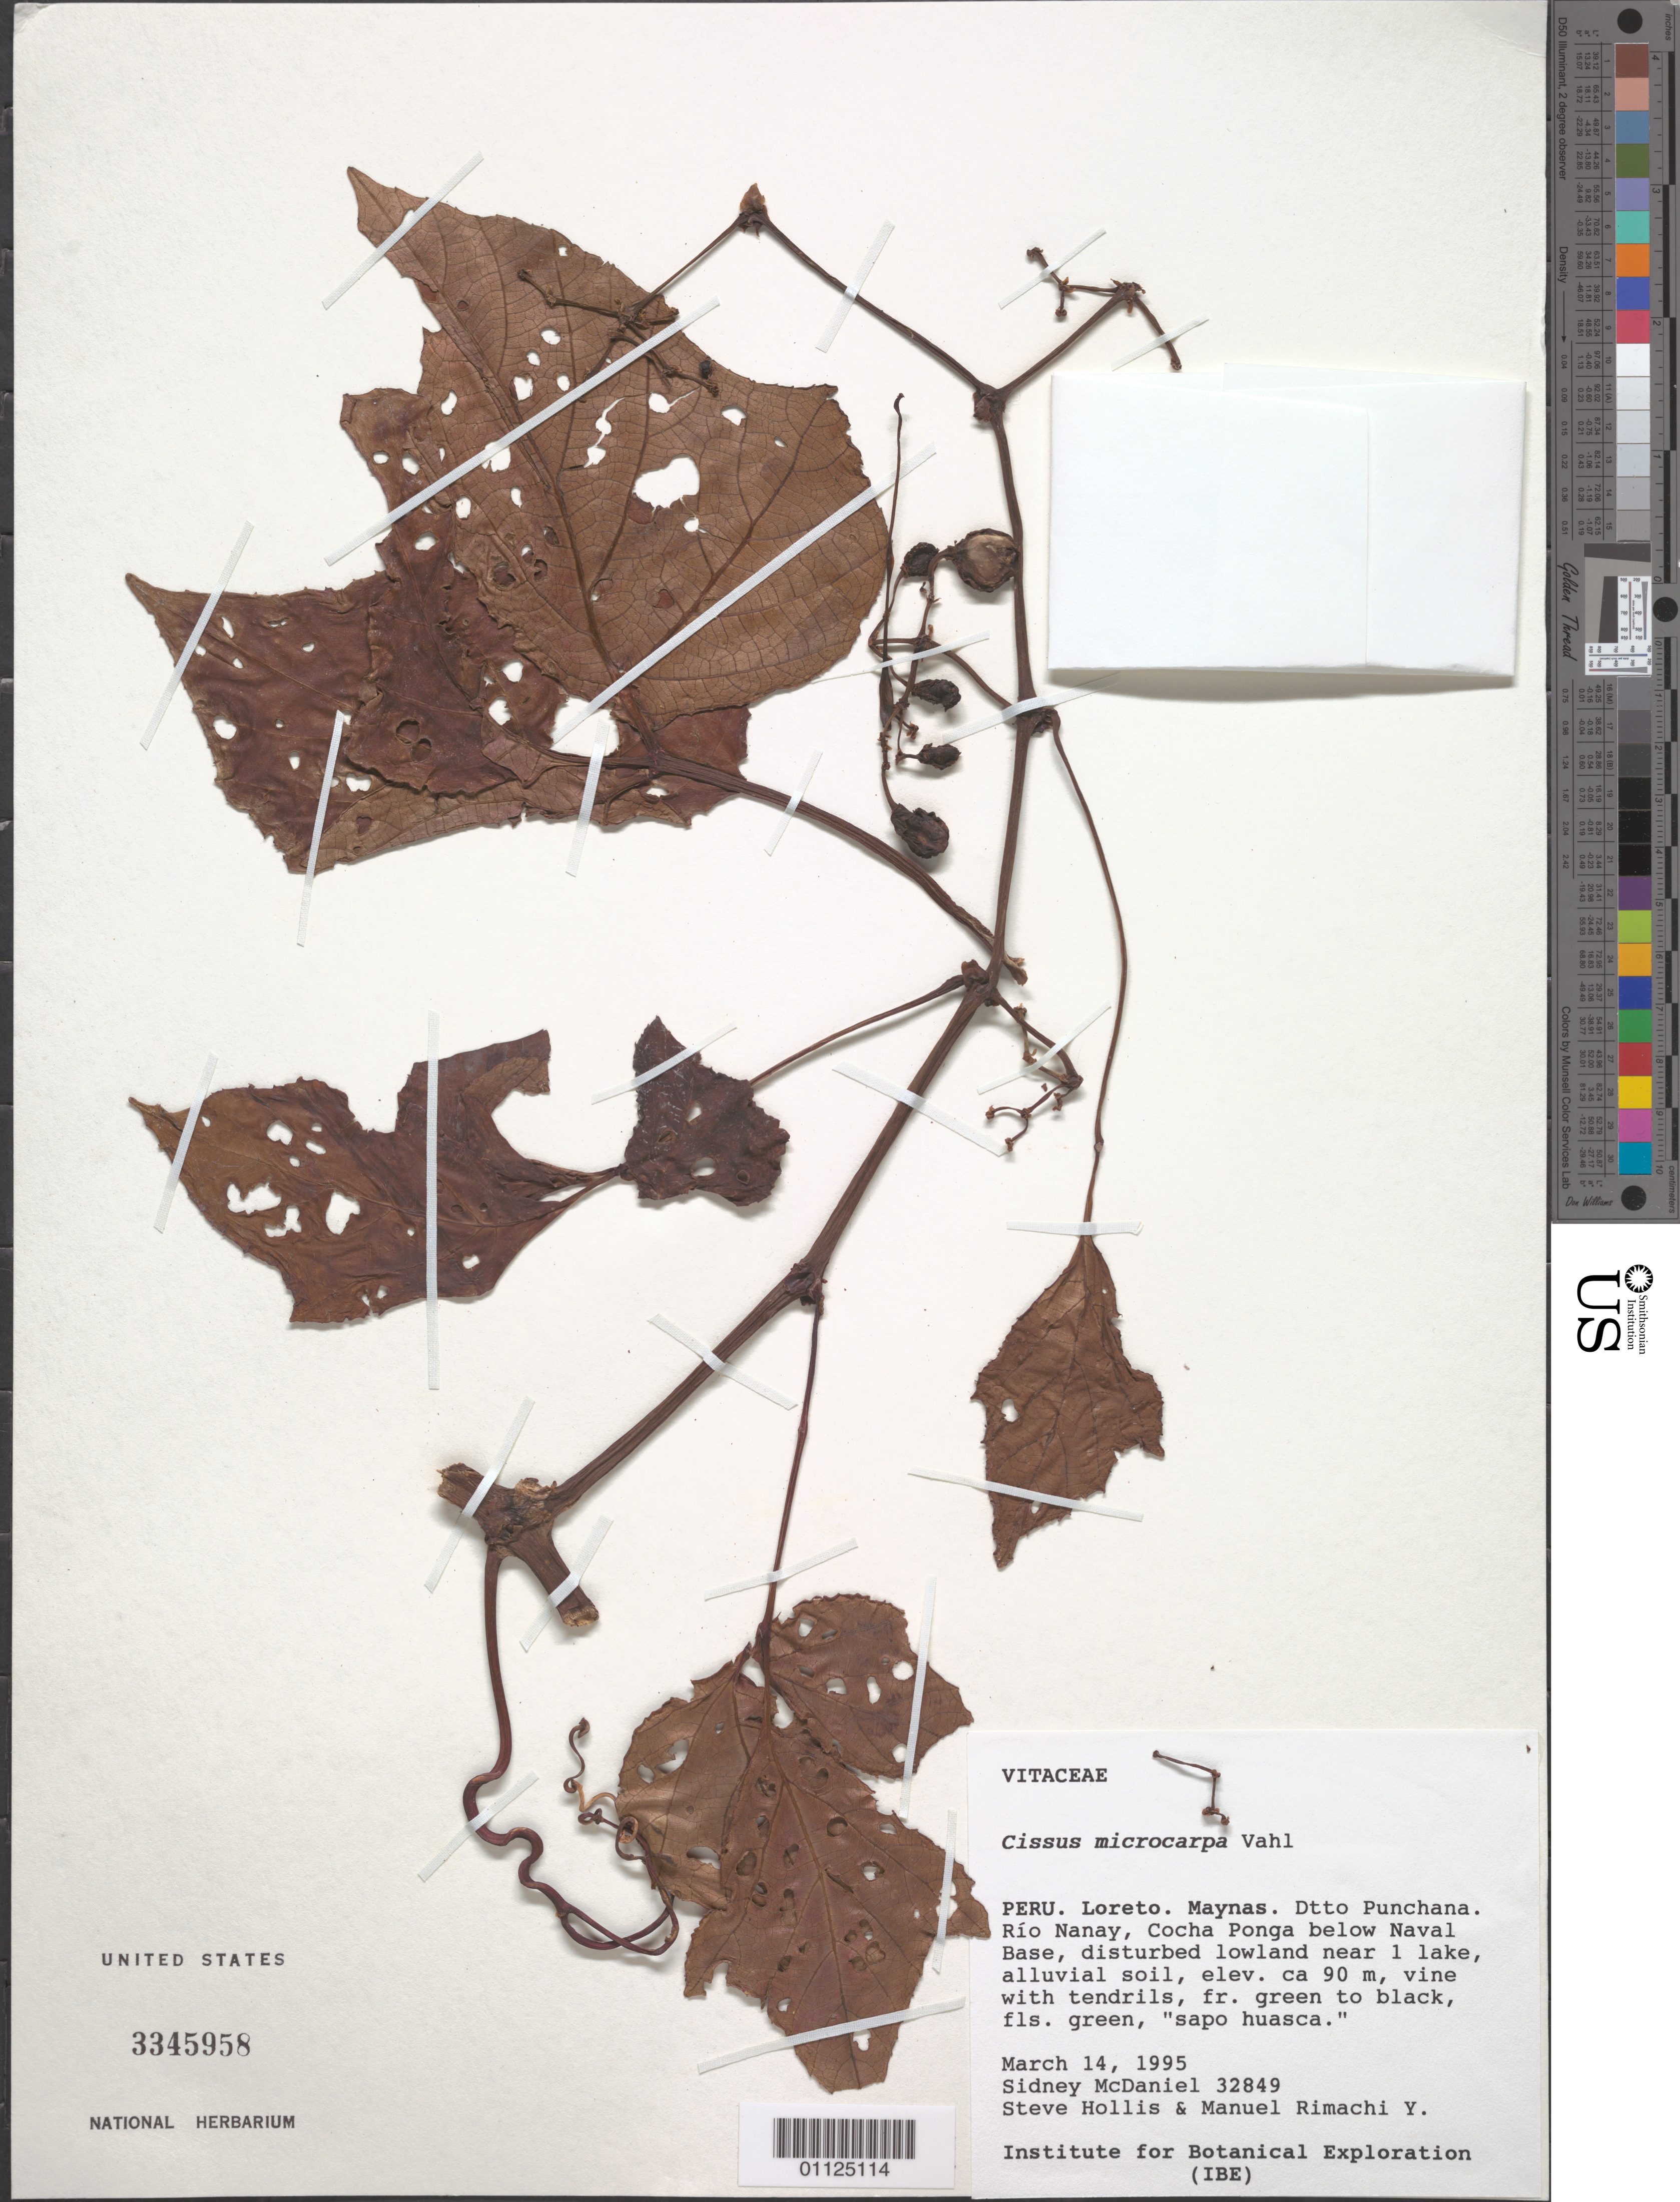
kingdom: Plantae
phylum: Tracheophyta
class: Magnoliopsida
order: Vitales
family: Vitaceae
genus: Cissus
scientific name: Cissus microcarpa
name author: Vahl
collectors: S. T. McDaniel, S. Hollis & M. Rimachi Y.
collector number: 32849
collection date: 1995-03-14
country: Peru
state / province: Loreto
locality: Maynas. Dtto Punchana. Rio Nanay, Cocha Ponga below Naval Base.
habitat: Disturbed lowland near 1 lake, vine with tendrils.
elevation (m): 90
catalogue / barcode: US 3345958